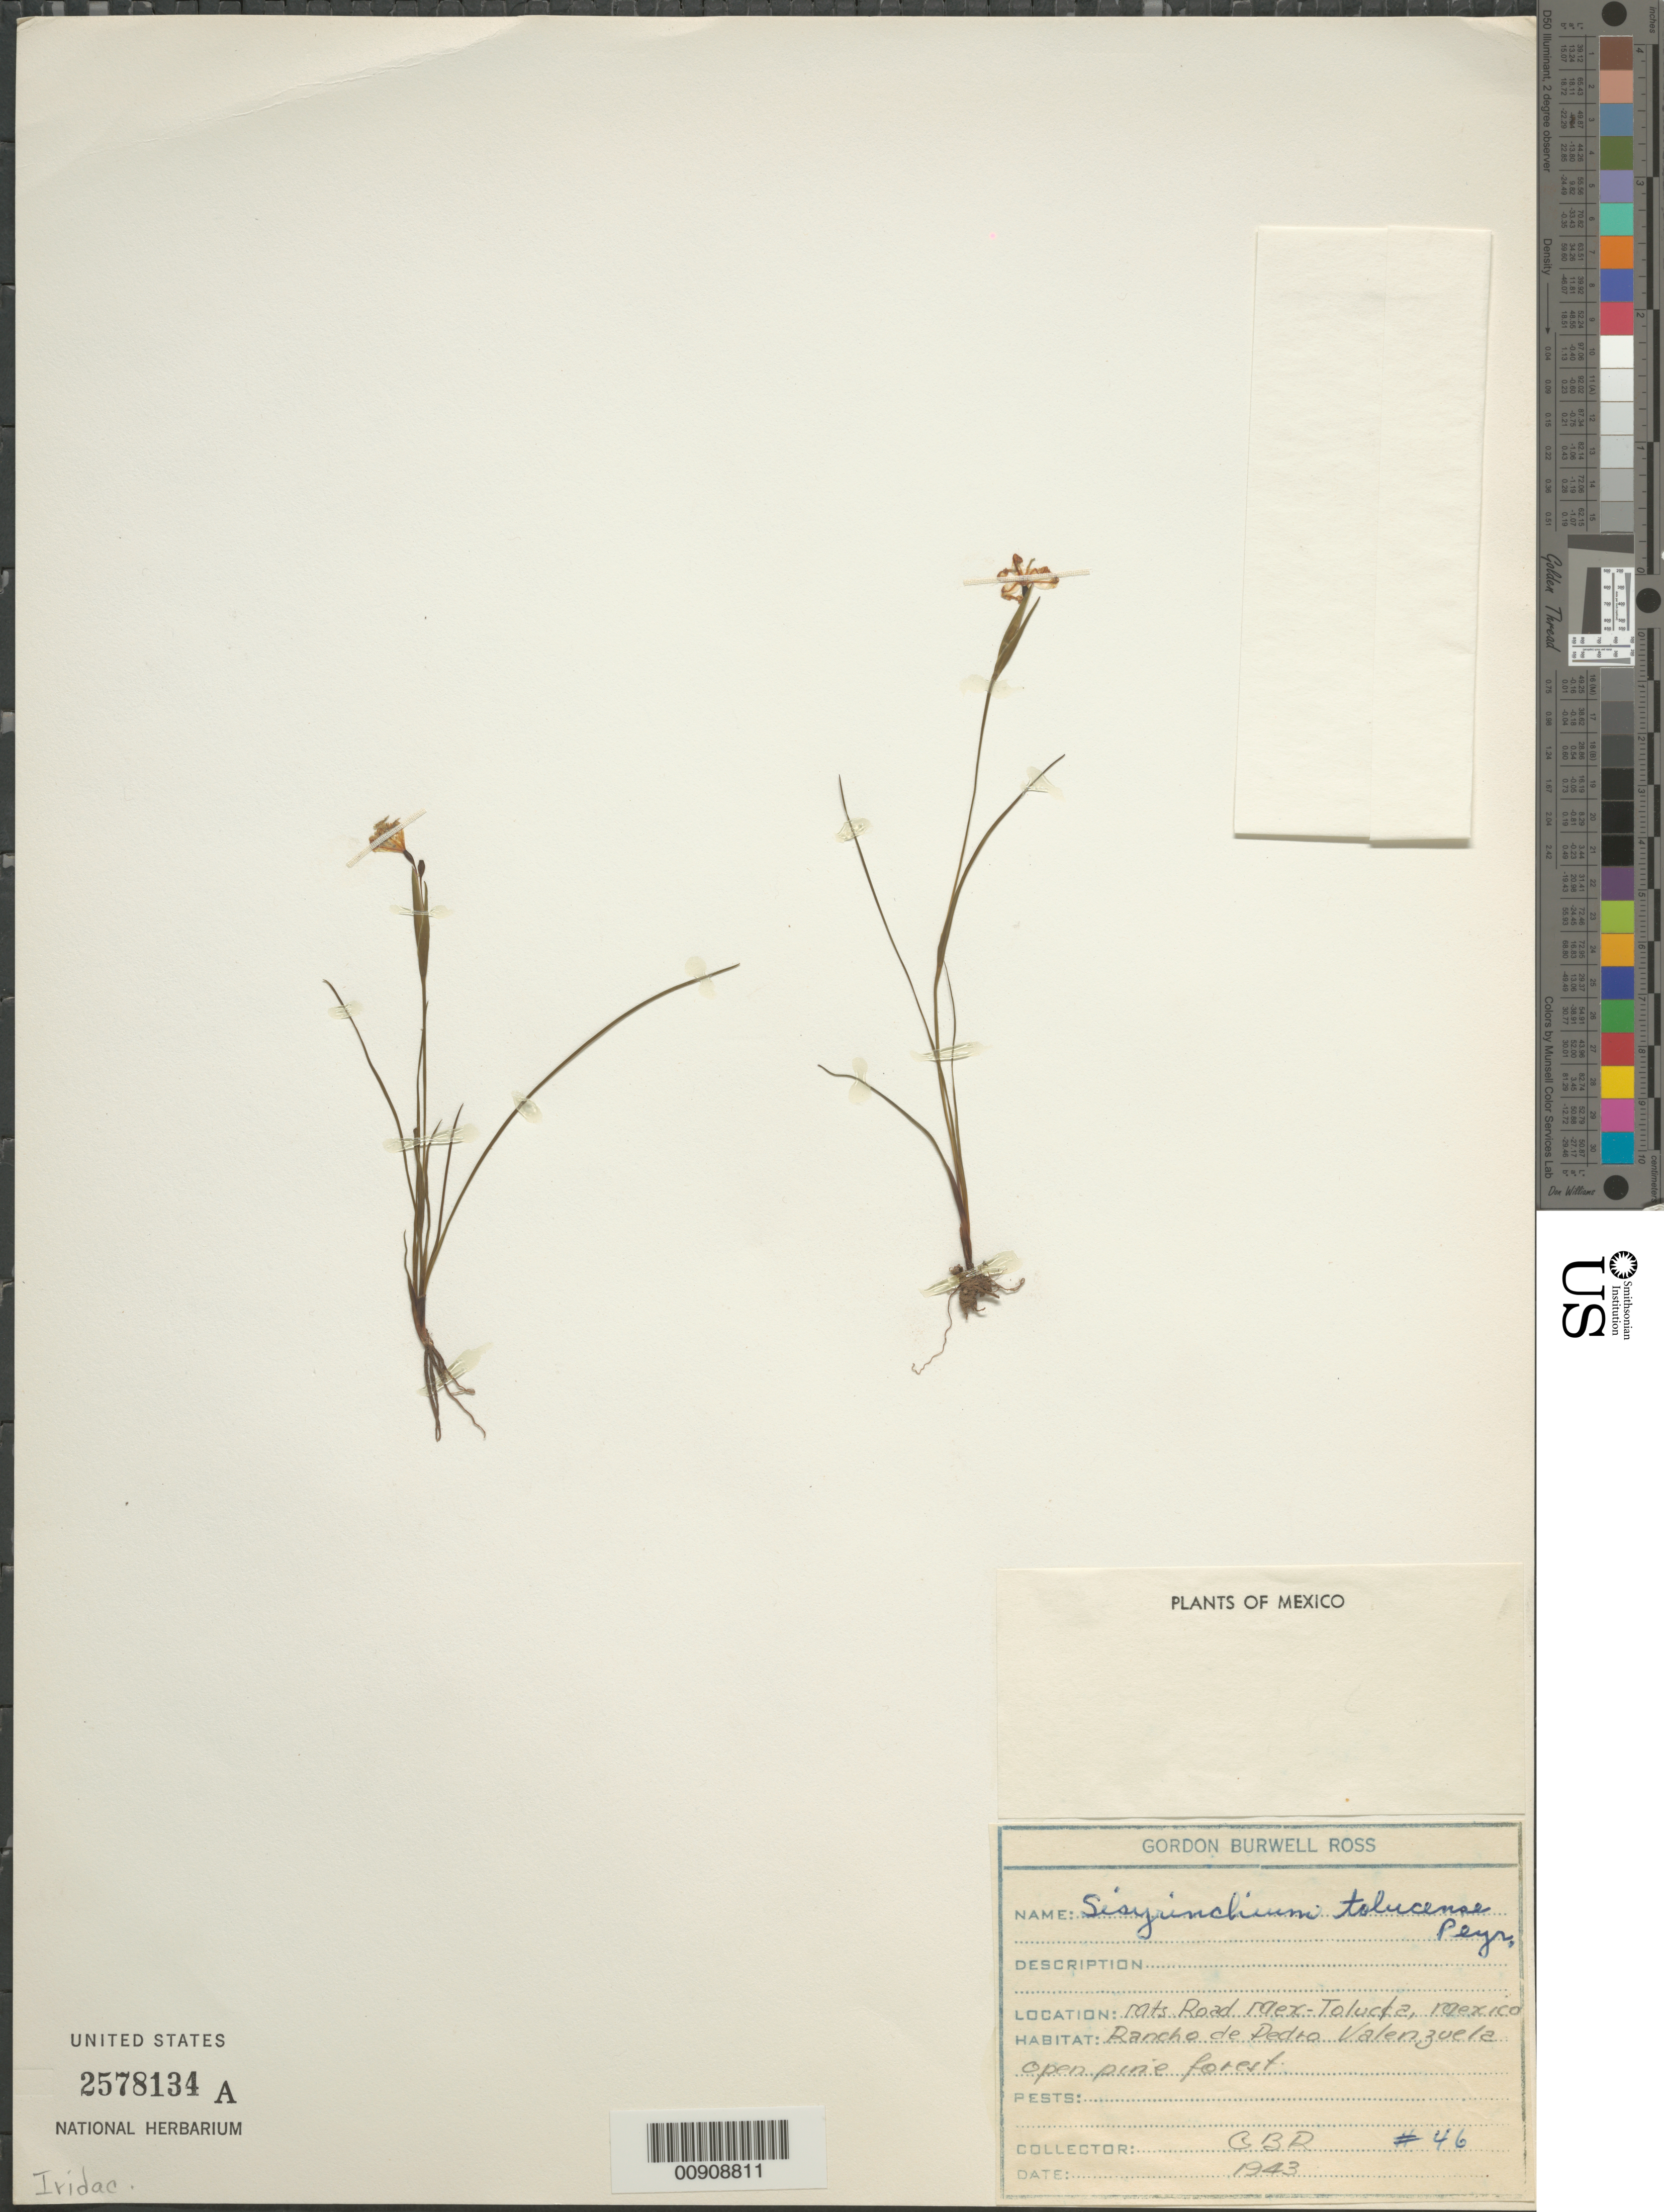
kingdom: Plantae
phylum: Tracheophyta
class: Liliopsida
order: Asparagales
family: Iridaceae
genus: Sisyrinchium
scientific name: Sisyrinchium tolucense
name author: Peyr.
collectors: G. B. Ross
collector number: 46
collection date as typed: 1943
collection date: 1943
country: Mexico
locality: Mts. Road Mex-Toluca. Rancho de Pedro Valenzuela.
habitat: Open pine forest.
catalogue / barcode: US 2578134A